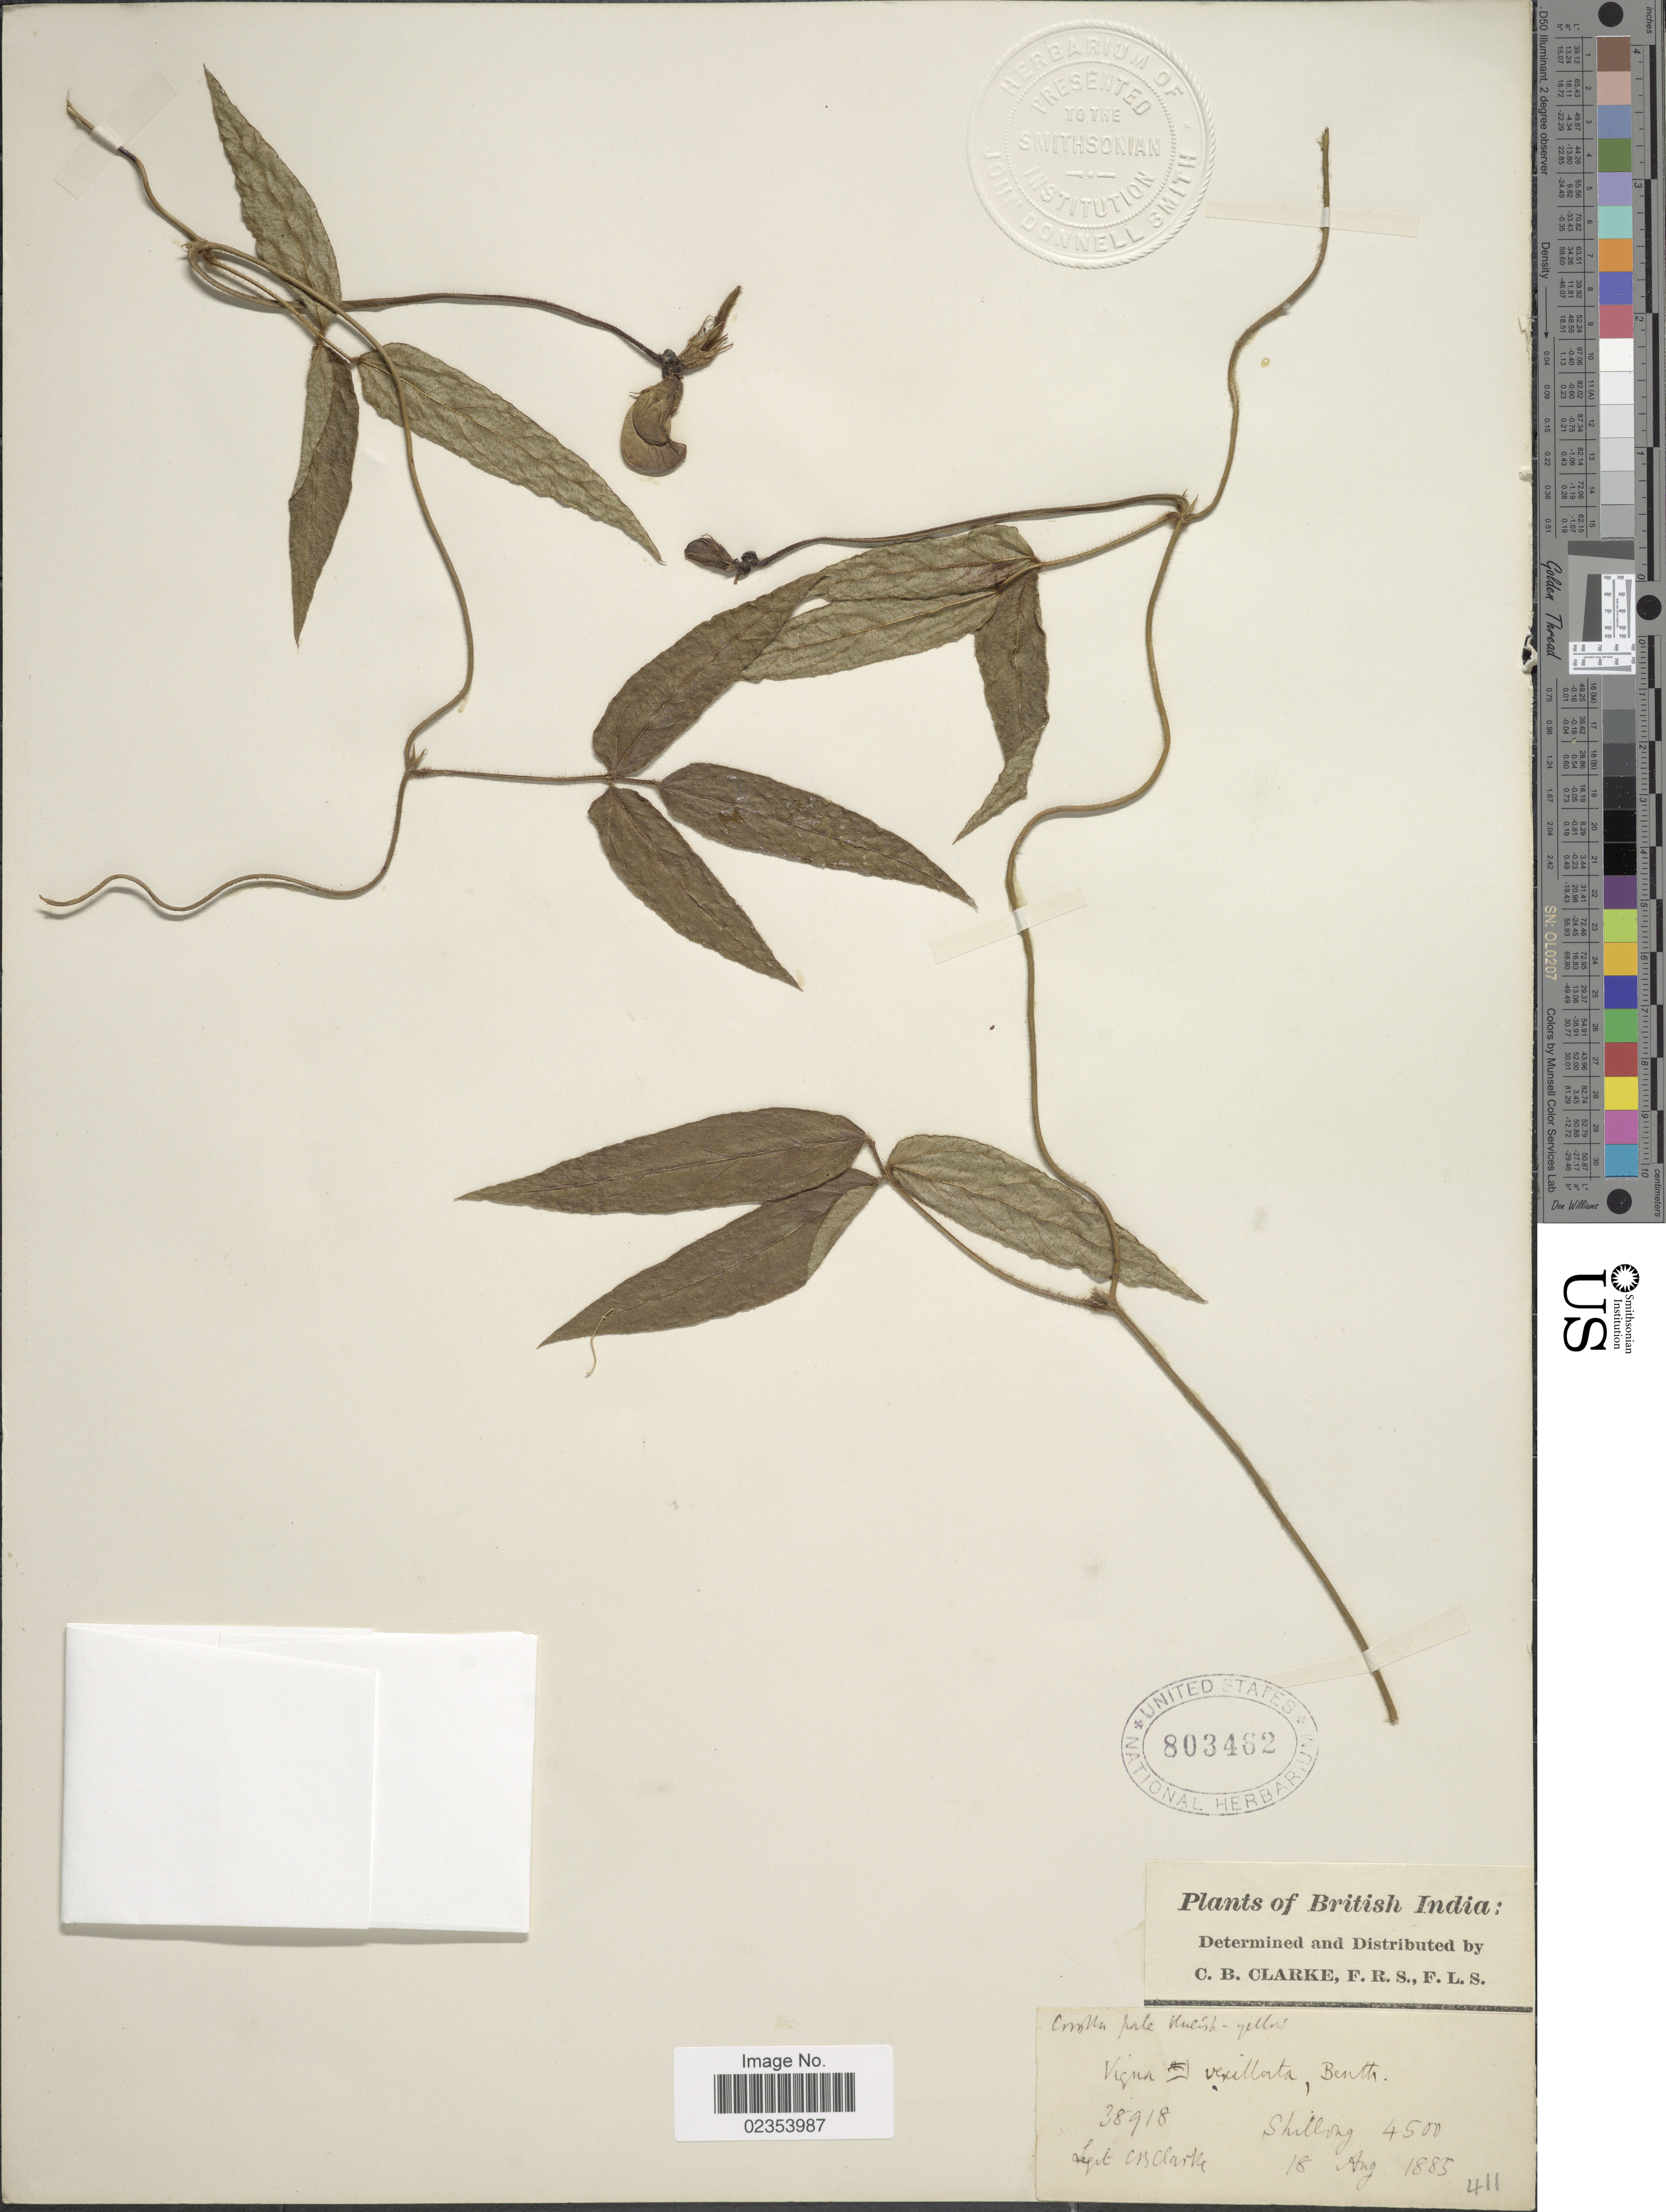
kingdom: Plantae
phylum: Tracheophyta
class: Magnoliopsida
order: Fabales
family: Fabaceae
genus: Vigna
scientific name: Vigna vexillata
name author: (L.) A. Rich.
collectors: C. B. Clarke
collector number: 38918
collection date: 1885-08-18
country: India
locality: British India. Shillong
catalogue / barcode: US 803462